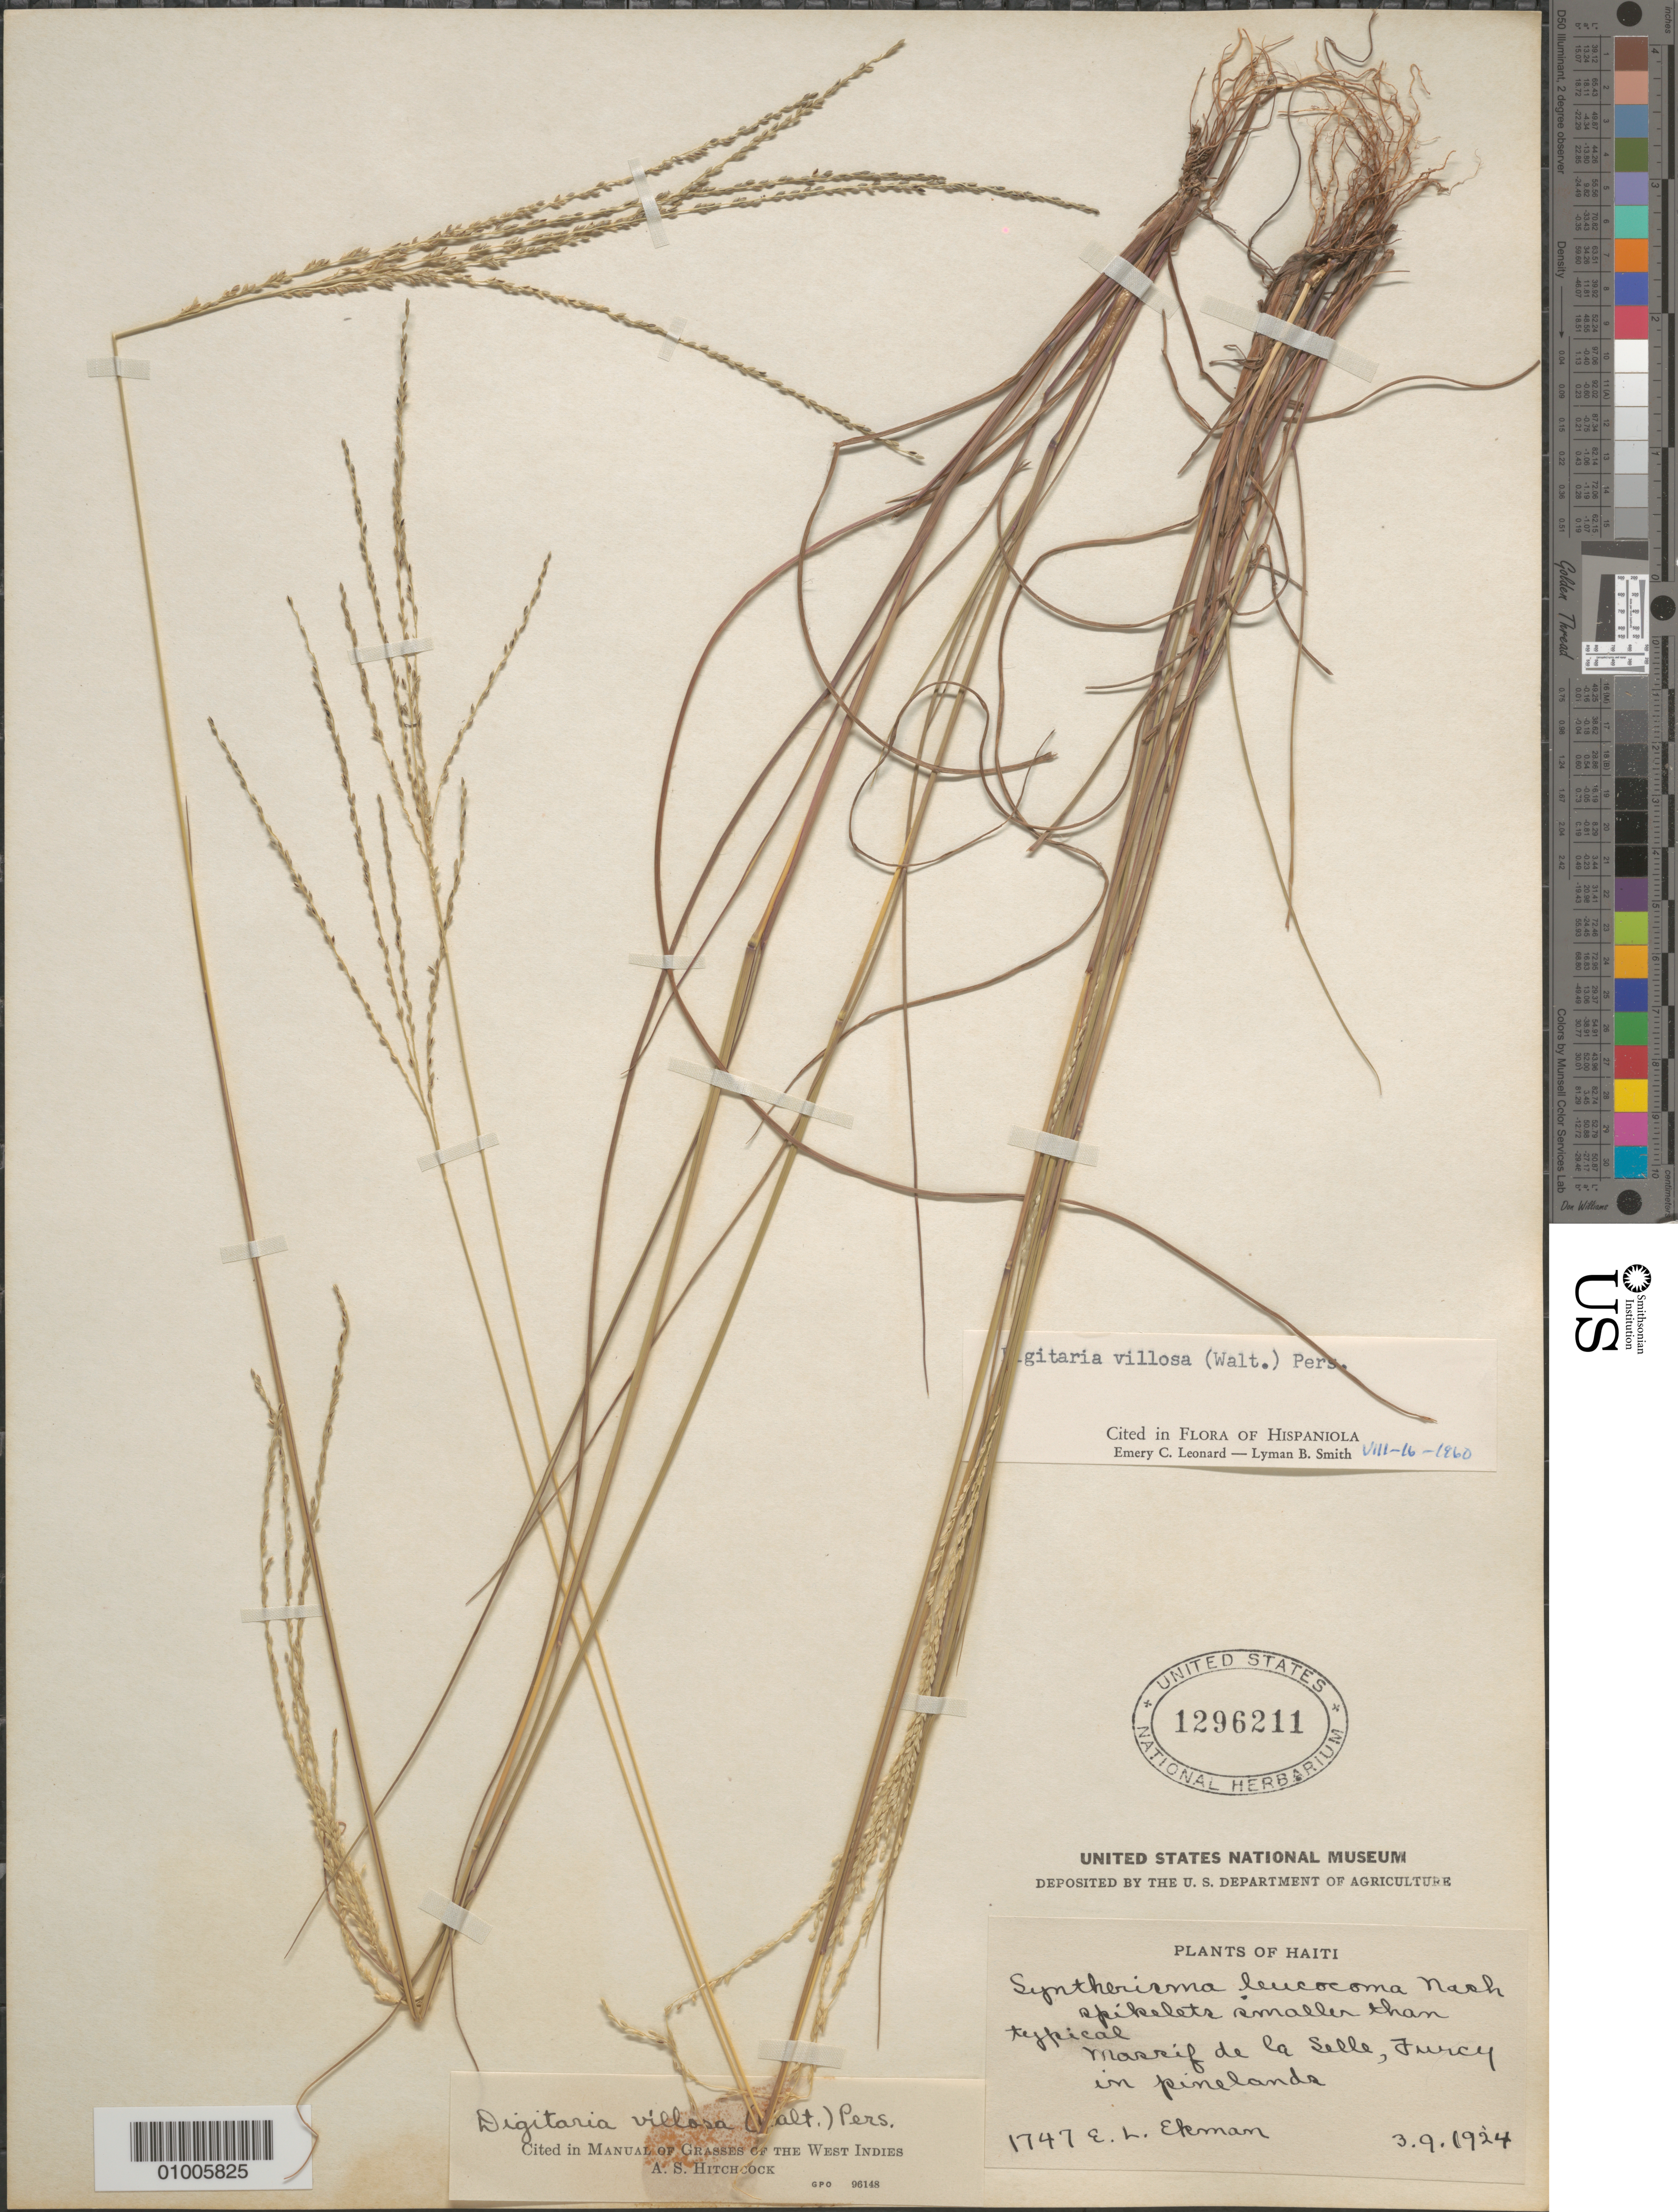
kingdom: Plantae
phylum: Tracheophyta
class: Liliopsida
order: Poales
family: Poaceae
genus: Digitaria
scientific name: Digitaria villosa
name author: (Walter) Pers.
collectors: E. L. Ekman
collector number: H 1747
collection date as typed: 03 Sep 1924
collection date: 1924-09-03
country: Haiti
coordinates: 0 N, 0 E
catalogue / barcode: US 1296211